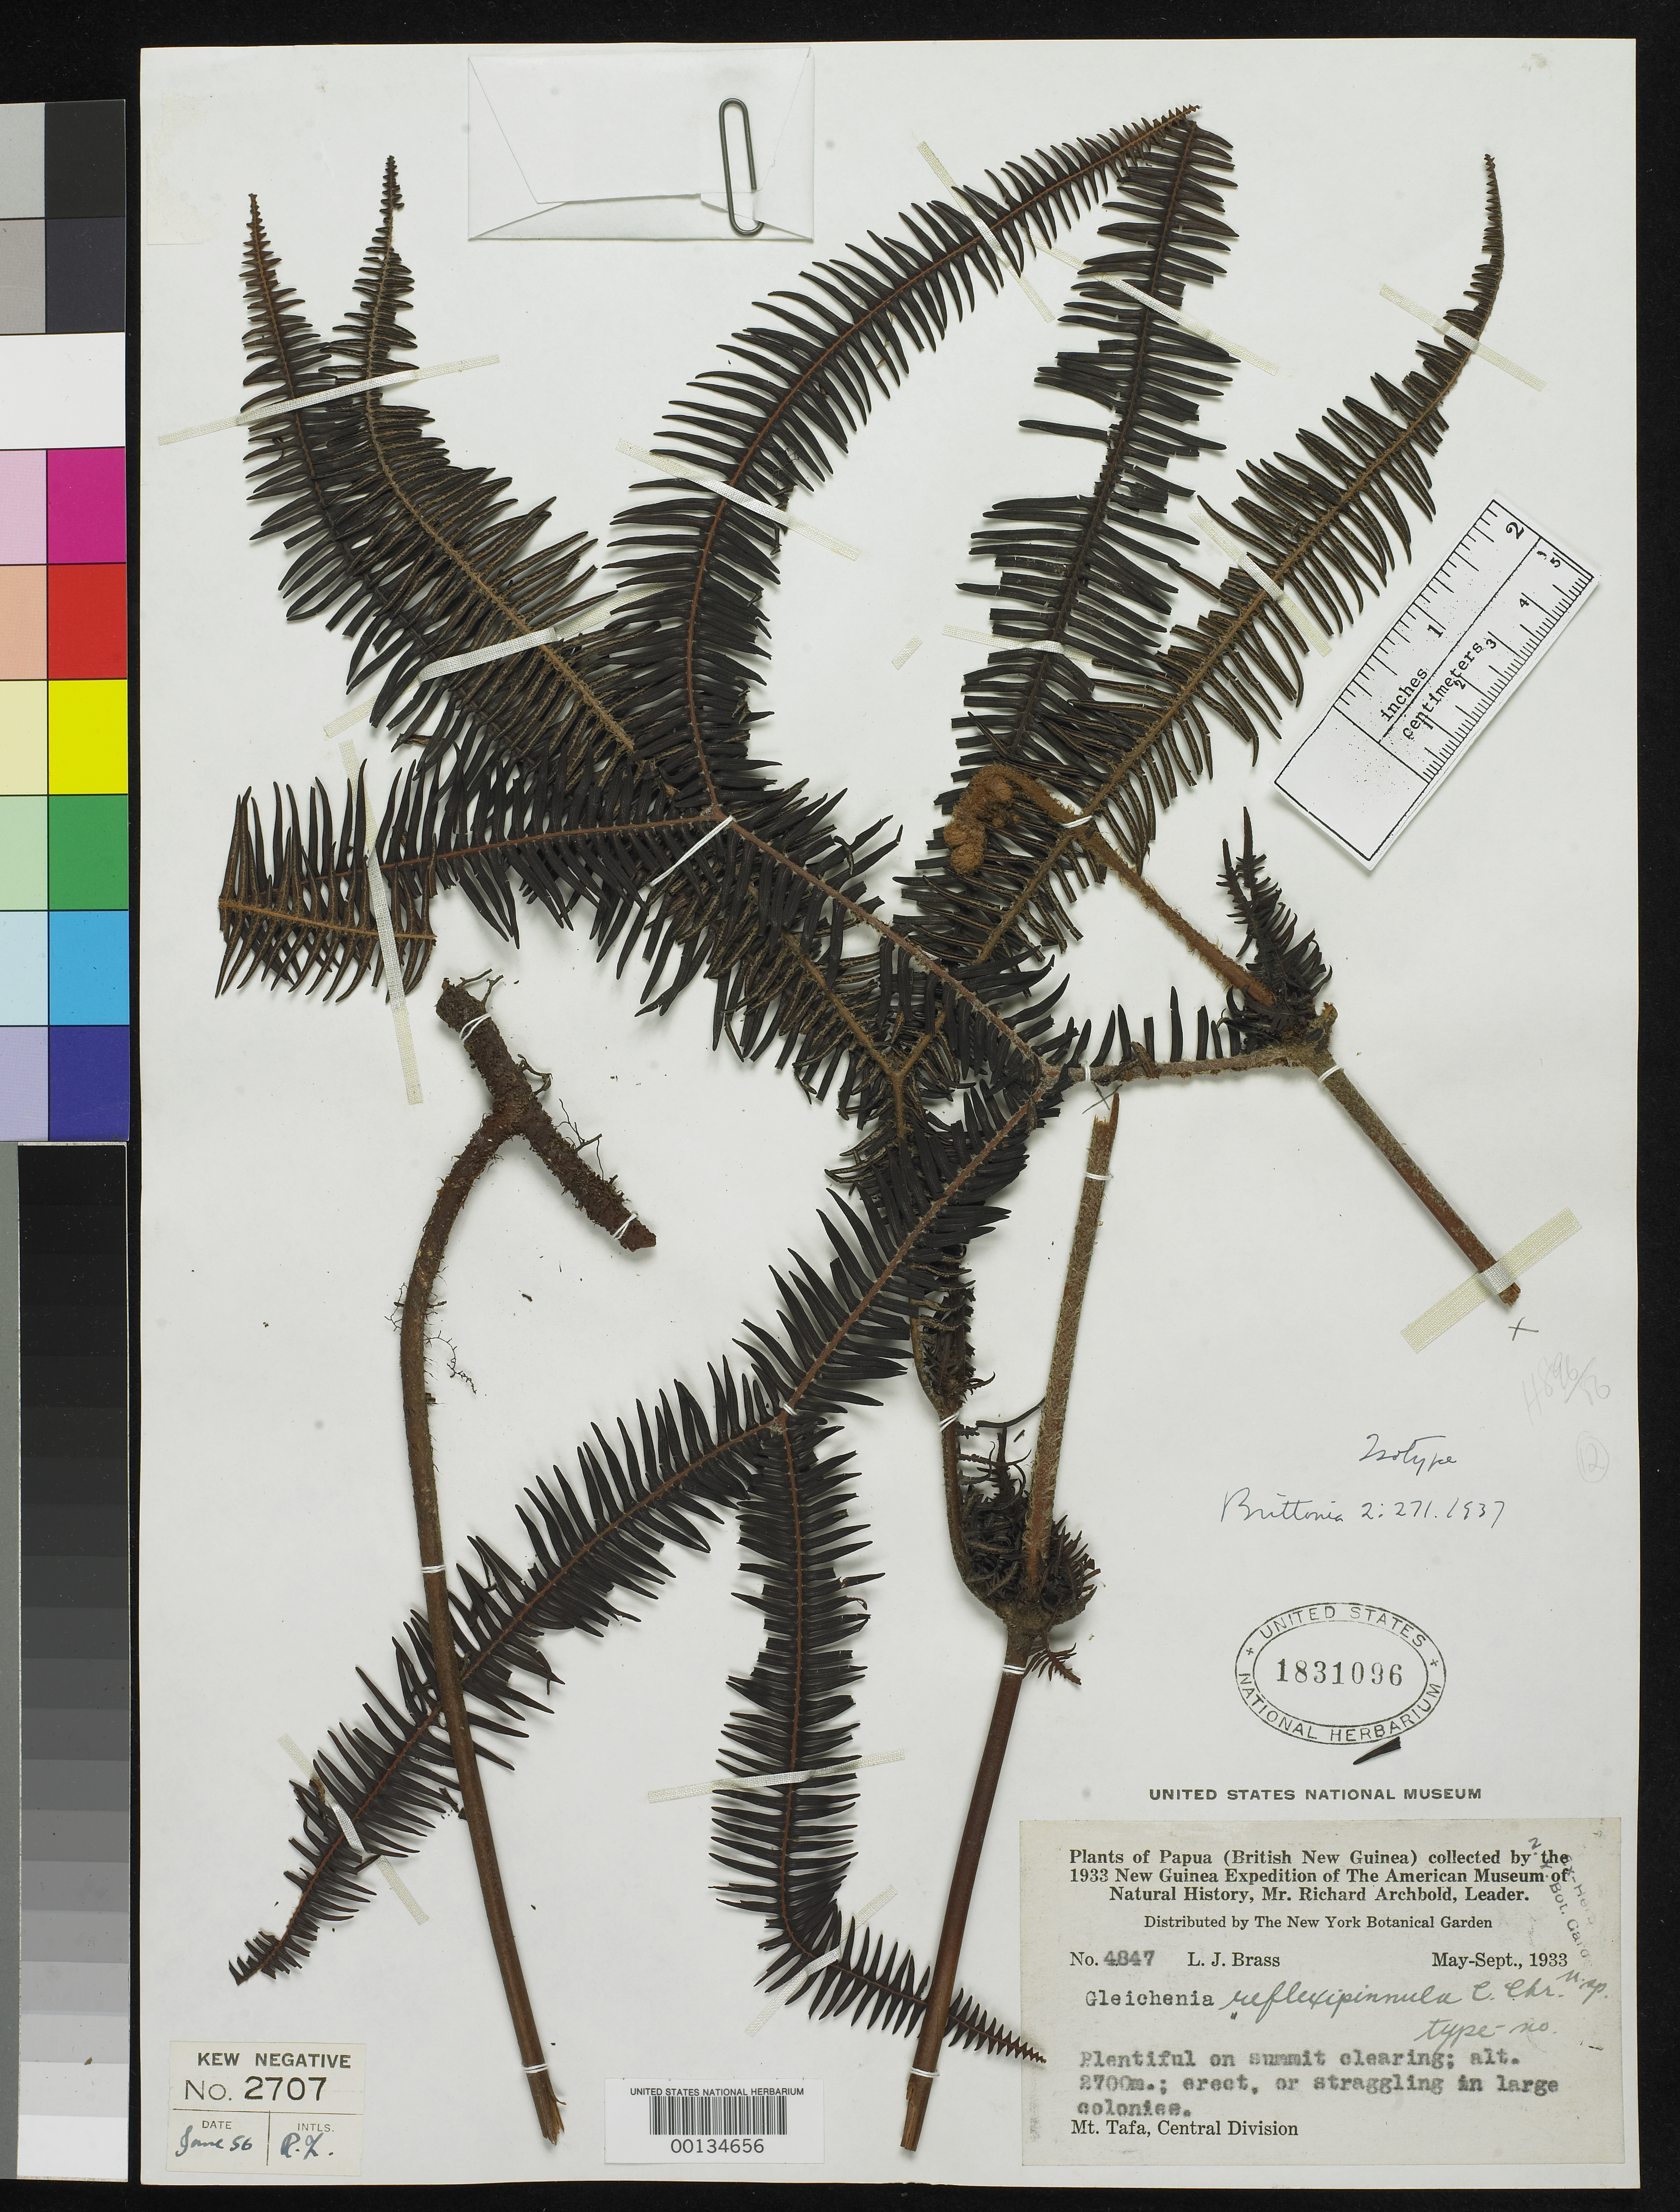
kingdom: Plantae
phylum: Tracheophyta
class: Polypodiopsida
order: Gleicheniales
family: Gleicheniaceae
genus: Gleichenia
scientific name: Gleichenia reflexipinnula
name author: C. Chr.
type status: Isotype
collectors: L. J. Brass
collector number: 4847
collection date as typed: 24 Aug 1933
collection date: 1933-08-24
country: Papua New Guinea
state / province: Central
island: New Guinea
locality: Mt. Tafa.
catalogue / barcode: US 1831096